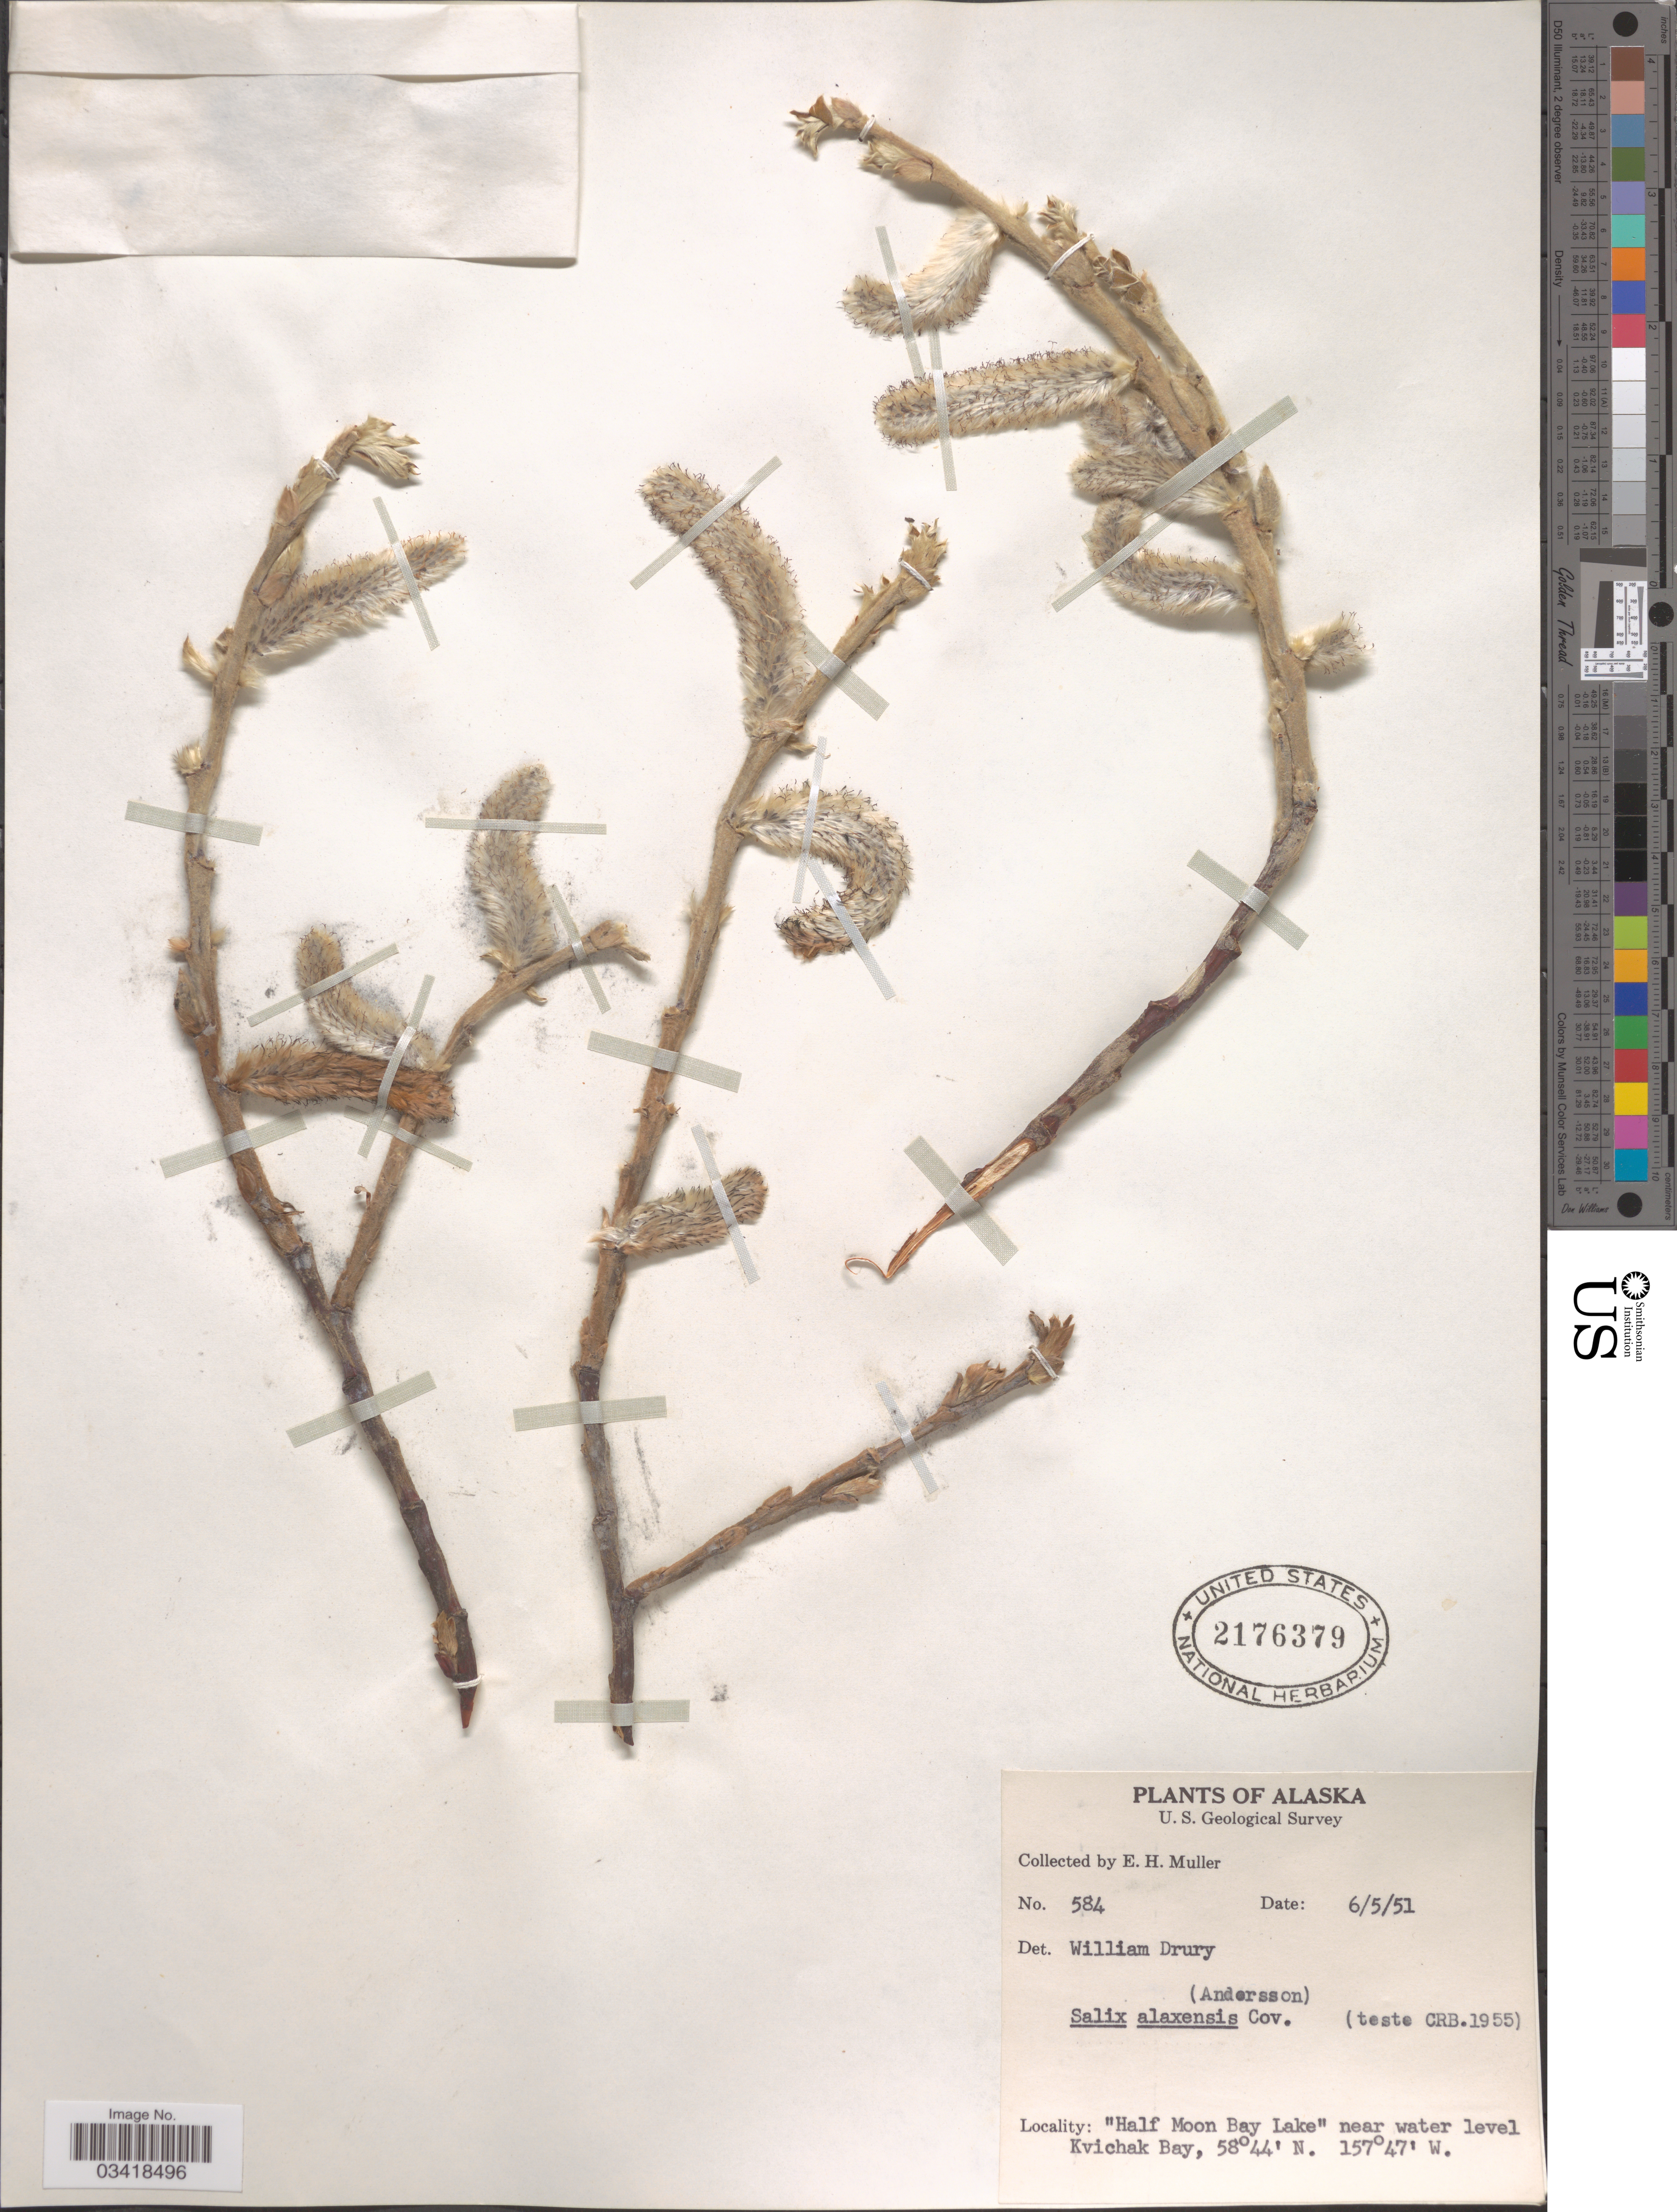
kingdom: Plantae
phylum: Tracheophyta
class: Magnoliopsida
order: Malpighiales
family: Salicaceae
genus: Salix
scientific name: Salix alaxensis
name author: (Andersson) Coville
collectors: E. H. Muller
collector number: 584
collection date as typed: Transcribed d/m/y: 5/6/51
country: United States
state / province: Alaska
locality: Half Moon Bay Lake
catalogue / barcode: US 2176379